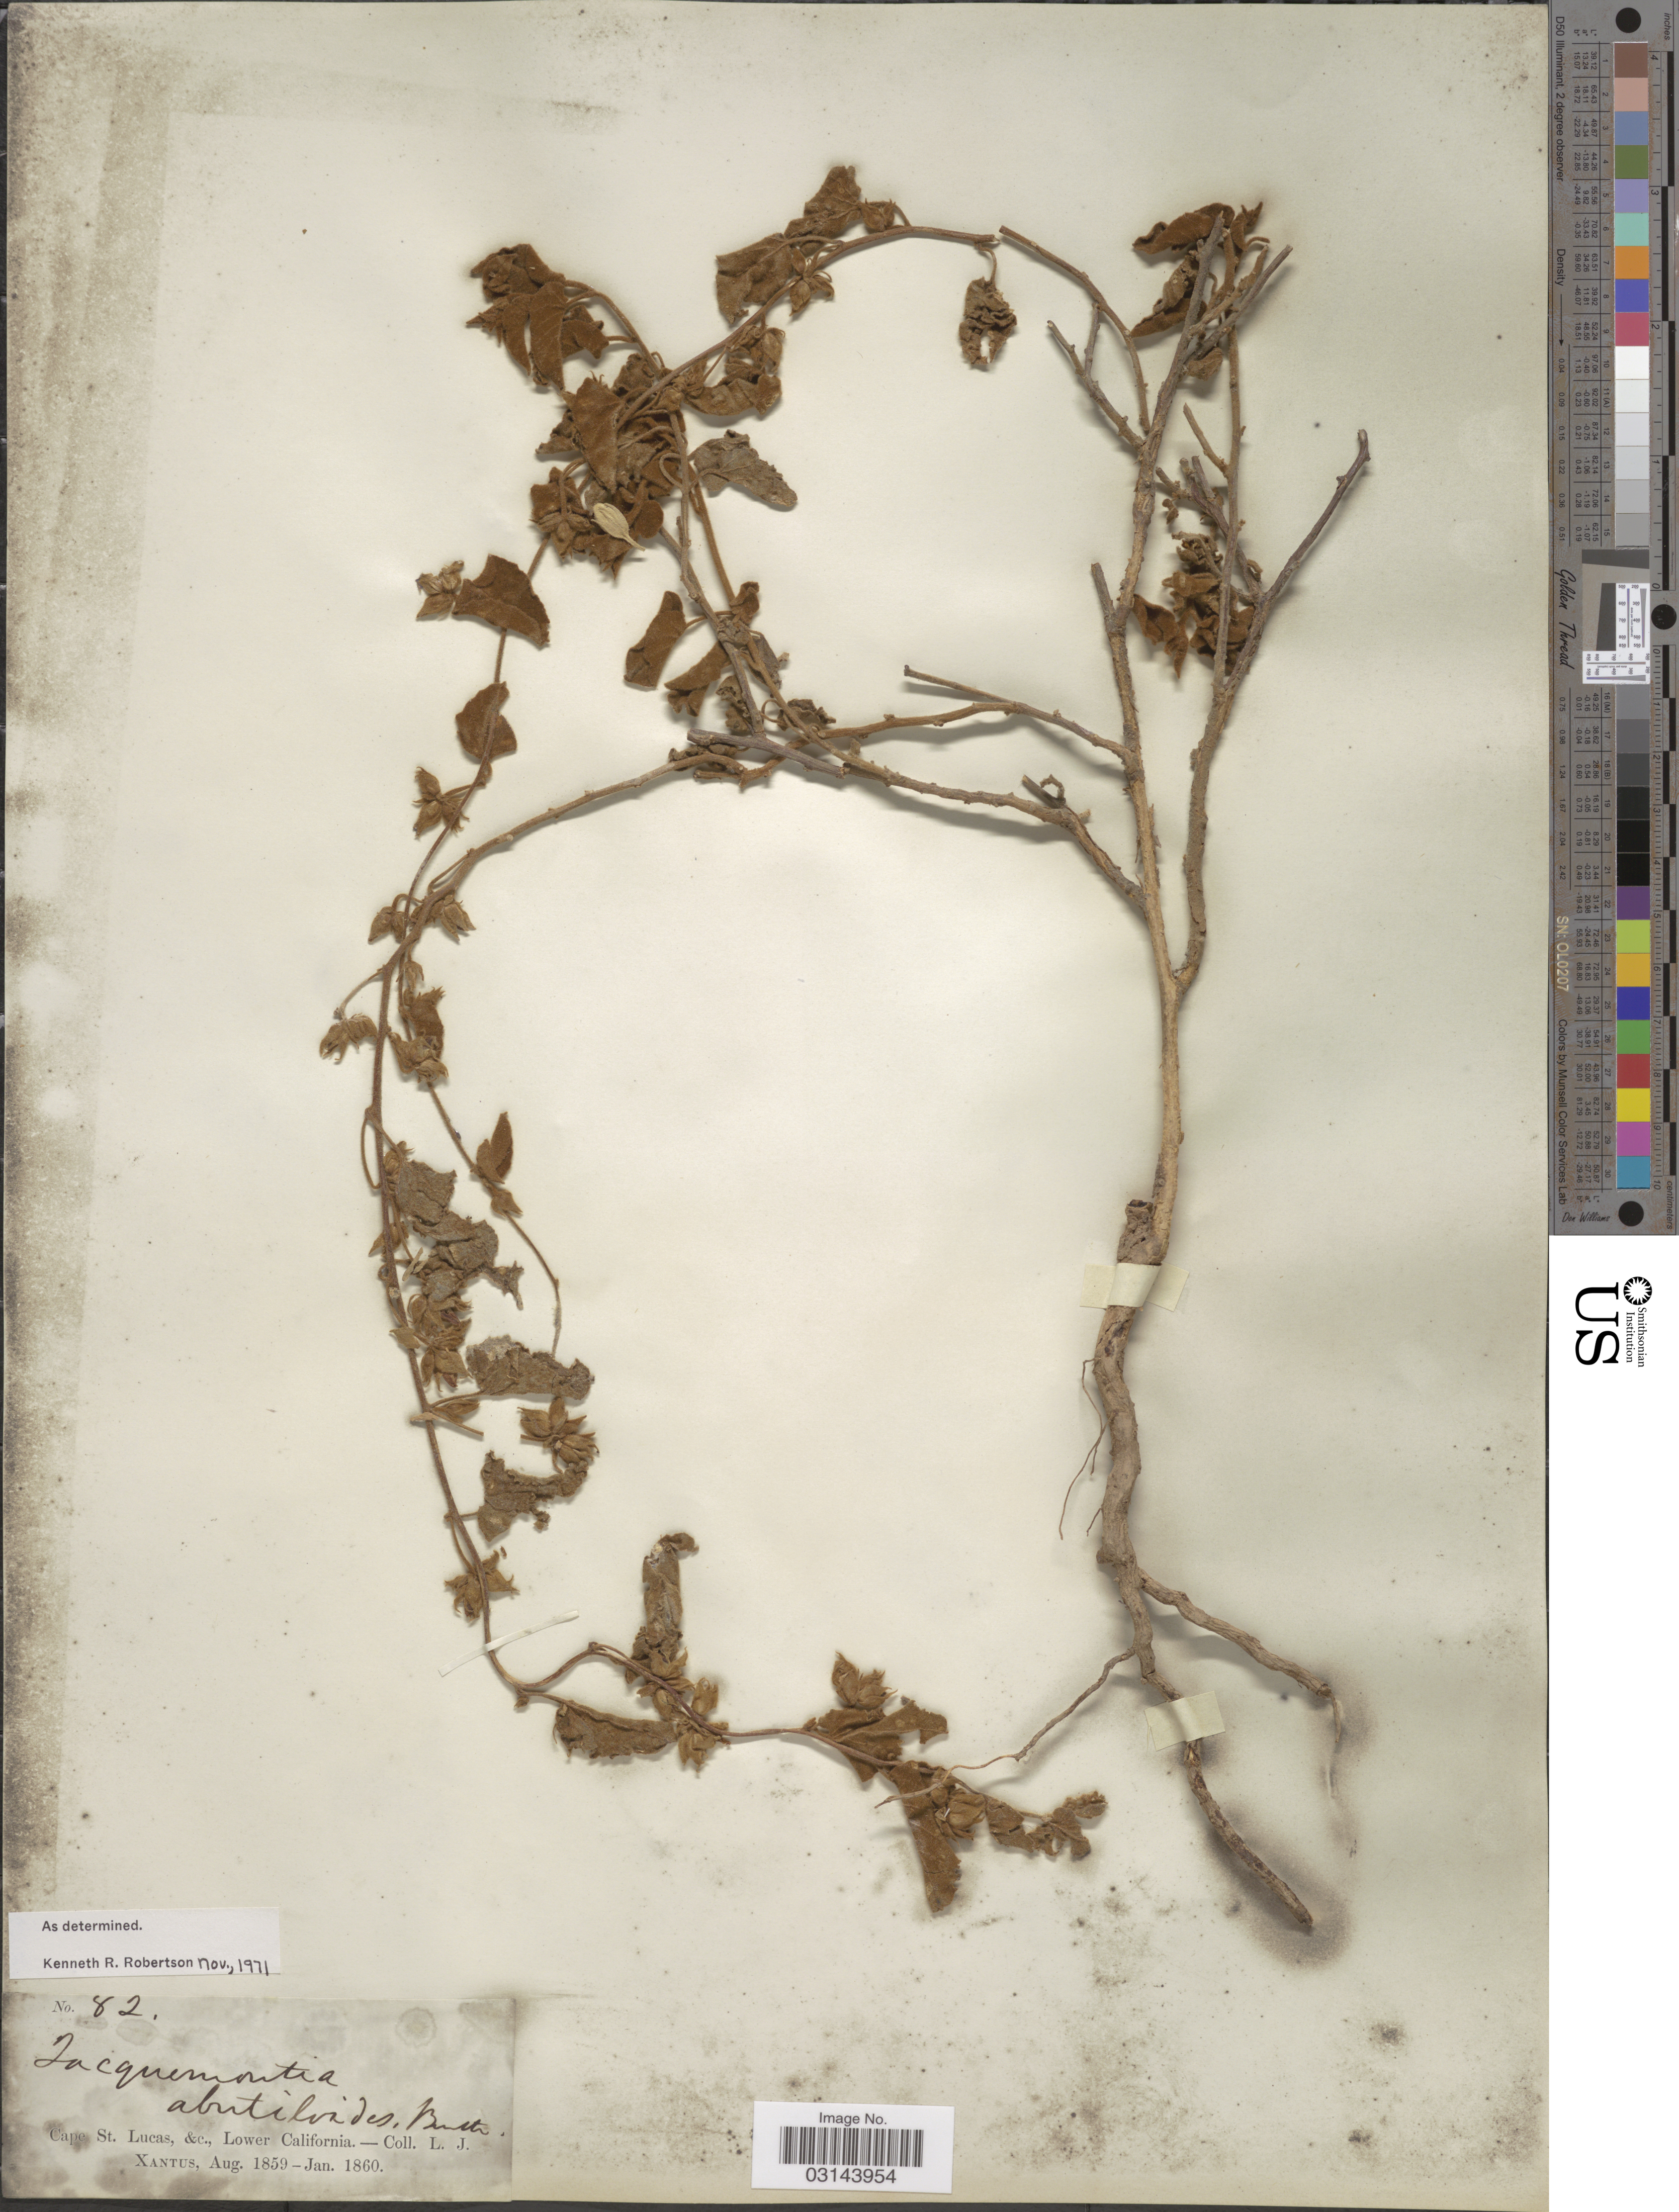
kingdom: Plantae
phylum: Tracheophyta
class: Magnoliopsida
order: Solanales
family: Convolvulaceae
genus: Jacquemontia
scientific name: Jacquemontia abutiloides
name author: Benth.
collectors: L. J. Xantus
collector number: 82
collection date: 1859-08/1860-01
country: Mexico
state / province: Baja California Sur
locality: Cape St. Lucas &c., Lower California.